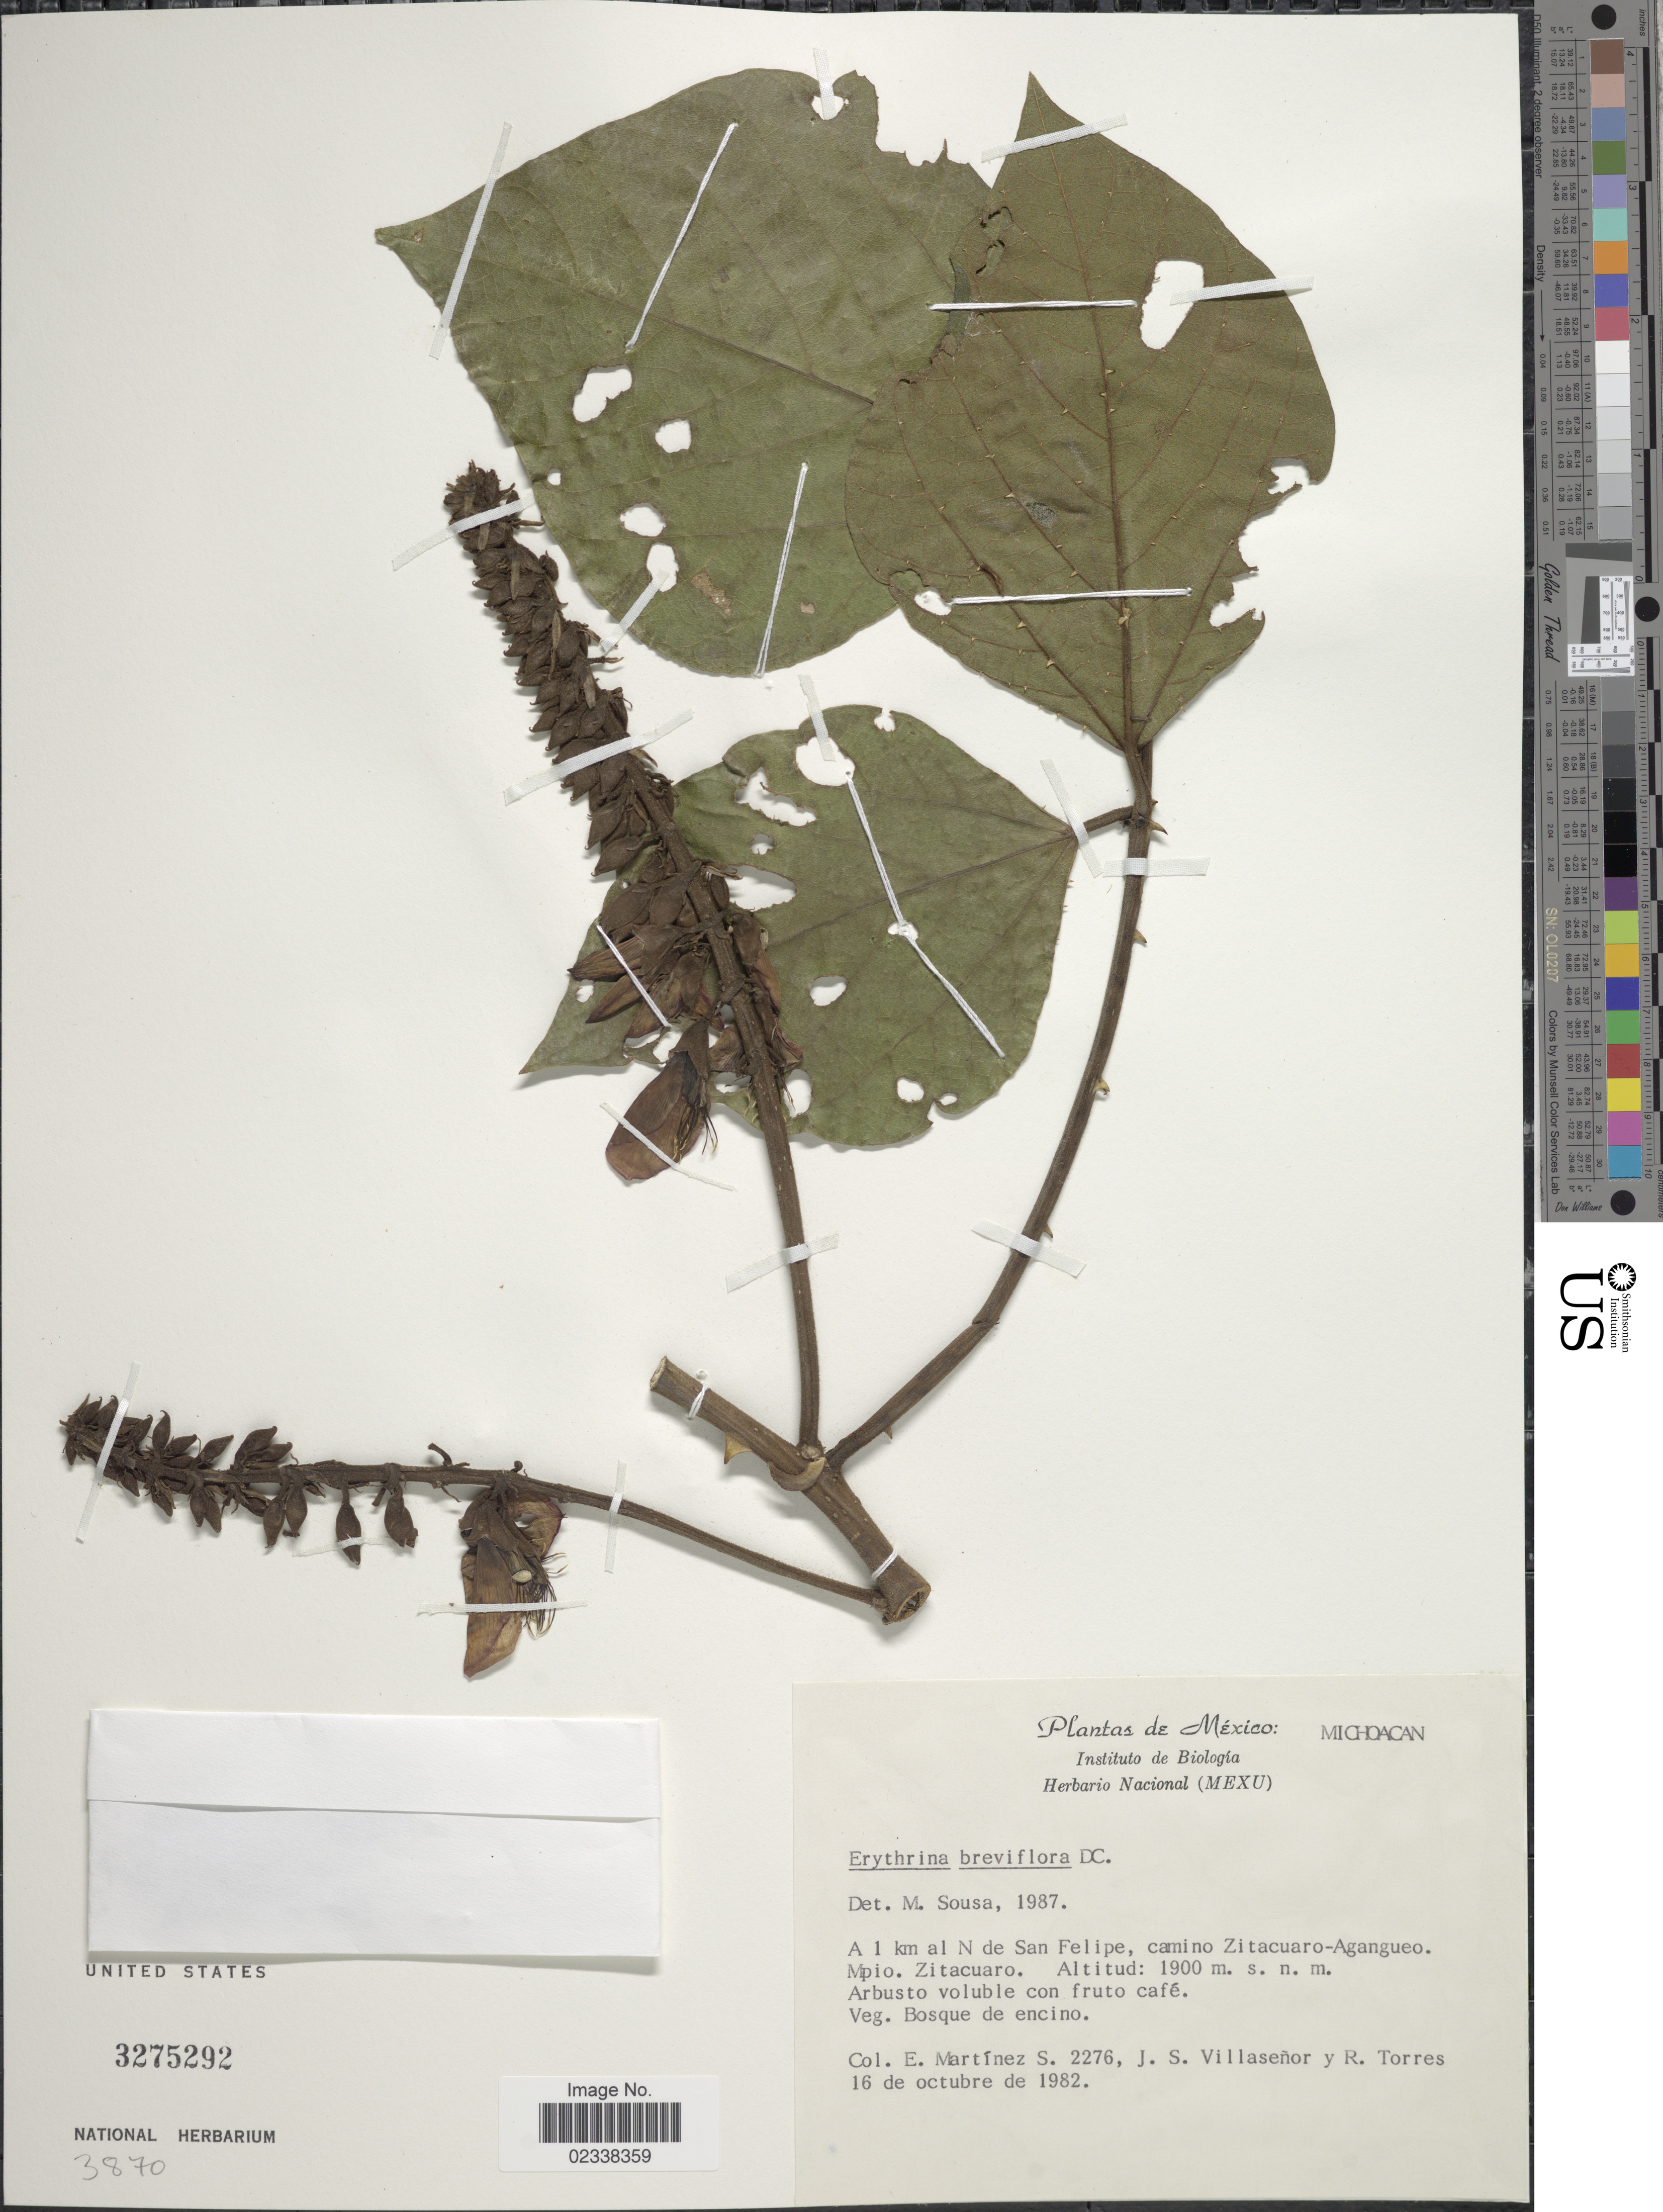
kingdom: Plantae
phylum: Tracheophyta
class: Magnoliopsida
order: Fabales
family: Fabaceae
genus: Erythrina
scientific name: Erythrina breviflora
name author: DC.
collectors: E. M. Martínez S., J. Villaseñor & R. Torres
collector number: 2276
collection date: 1982-10-16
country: Mexico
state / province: Michoacán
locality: A 1 km al N de San Felipe, camino Zitacuaro-Agangueo. Mpio. Zitacuaro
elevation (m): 1900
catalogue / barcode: US 3275292